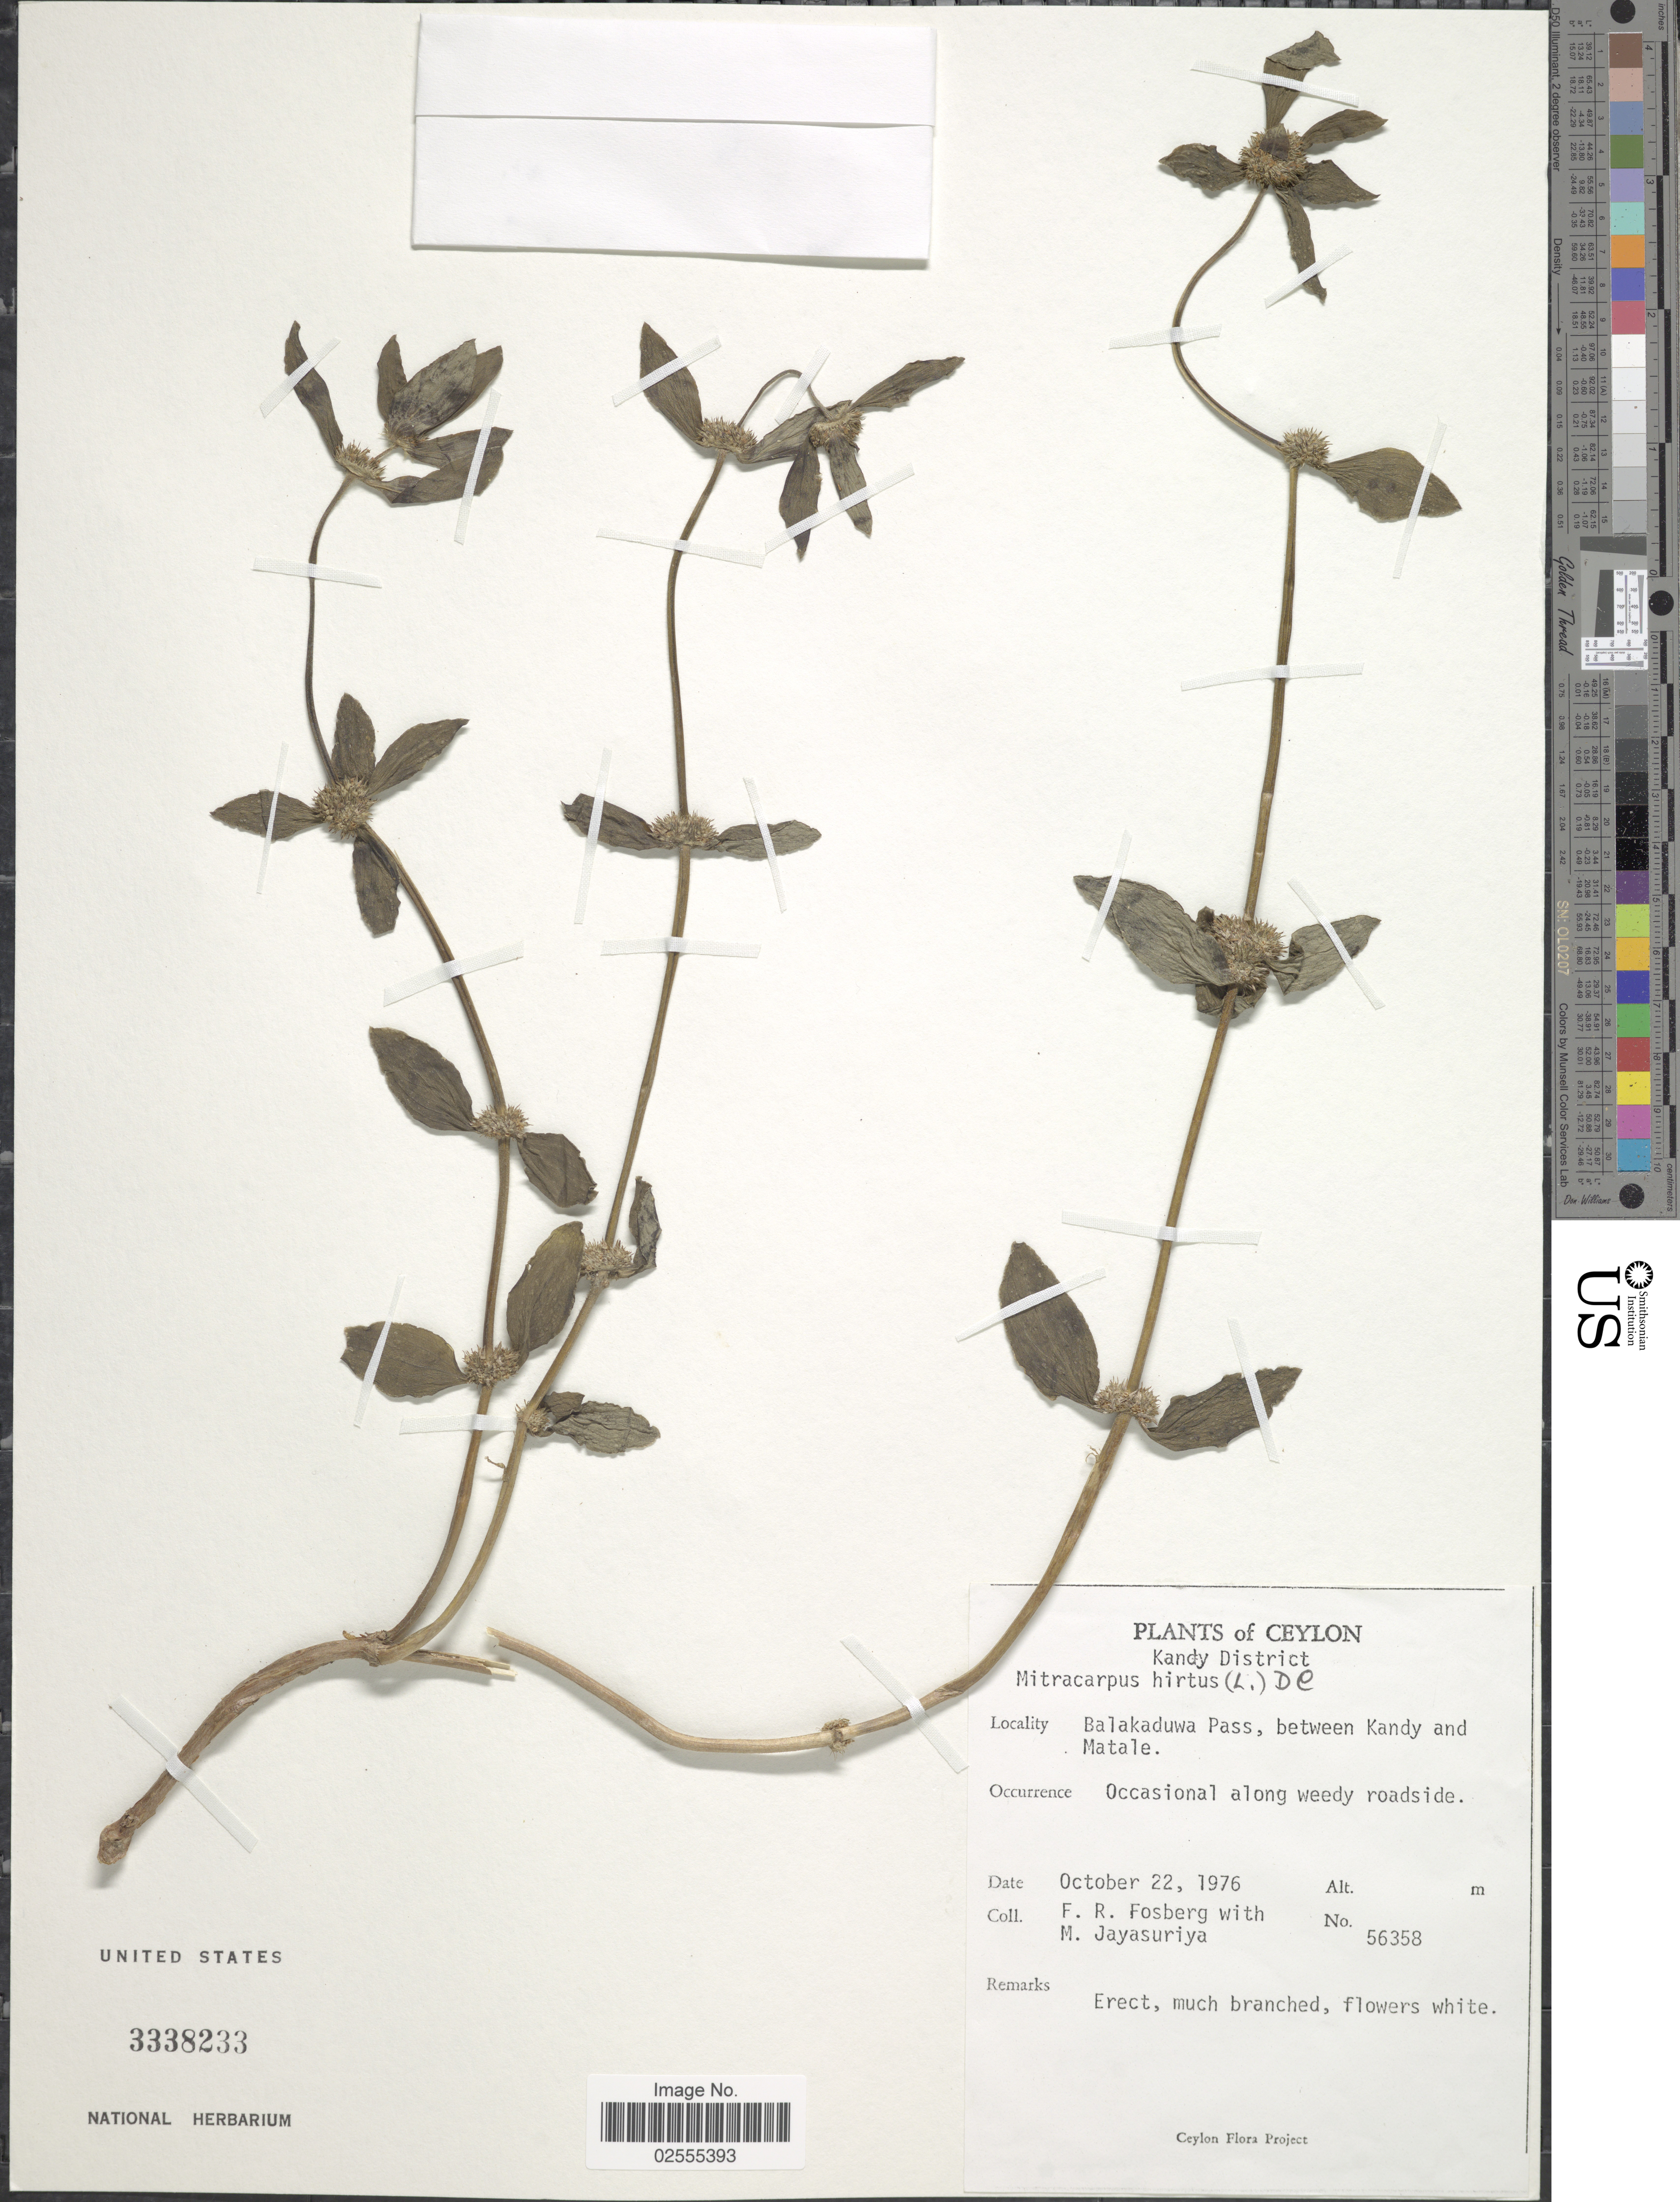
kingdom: Plantae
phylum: Tracheophyta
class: Magnoliopsida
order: Gentianales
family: Rubiaceae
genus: Mitracarpus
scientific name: Mitracarpus hirtus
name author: (L.) DC.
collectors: F. R. Fosberg & M. Jayasuriya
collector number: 56358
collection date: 1976-10-22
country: Sri Lanka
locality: Ceylon. Kandy District. Balakaduwa Pass, between Kandy and Matale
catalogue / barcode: US 3338233